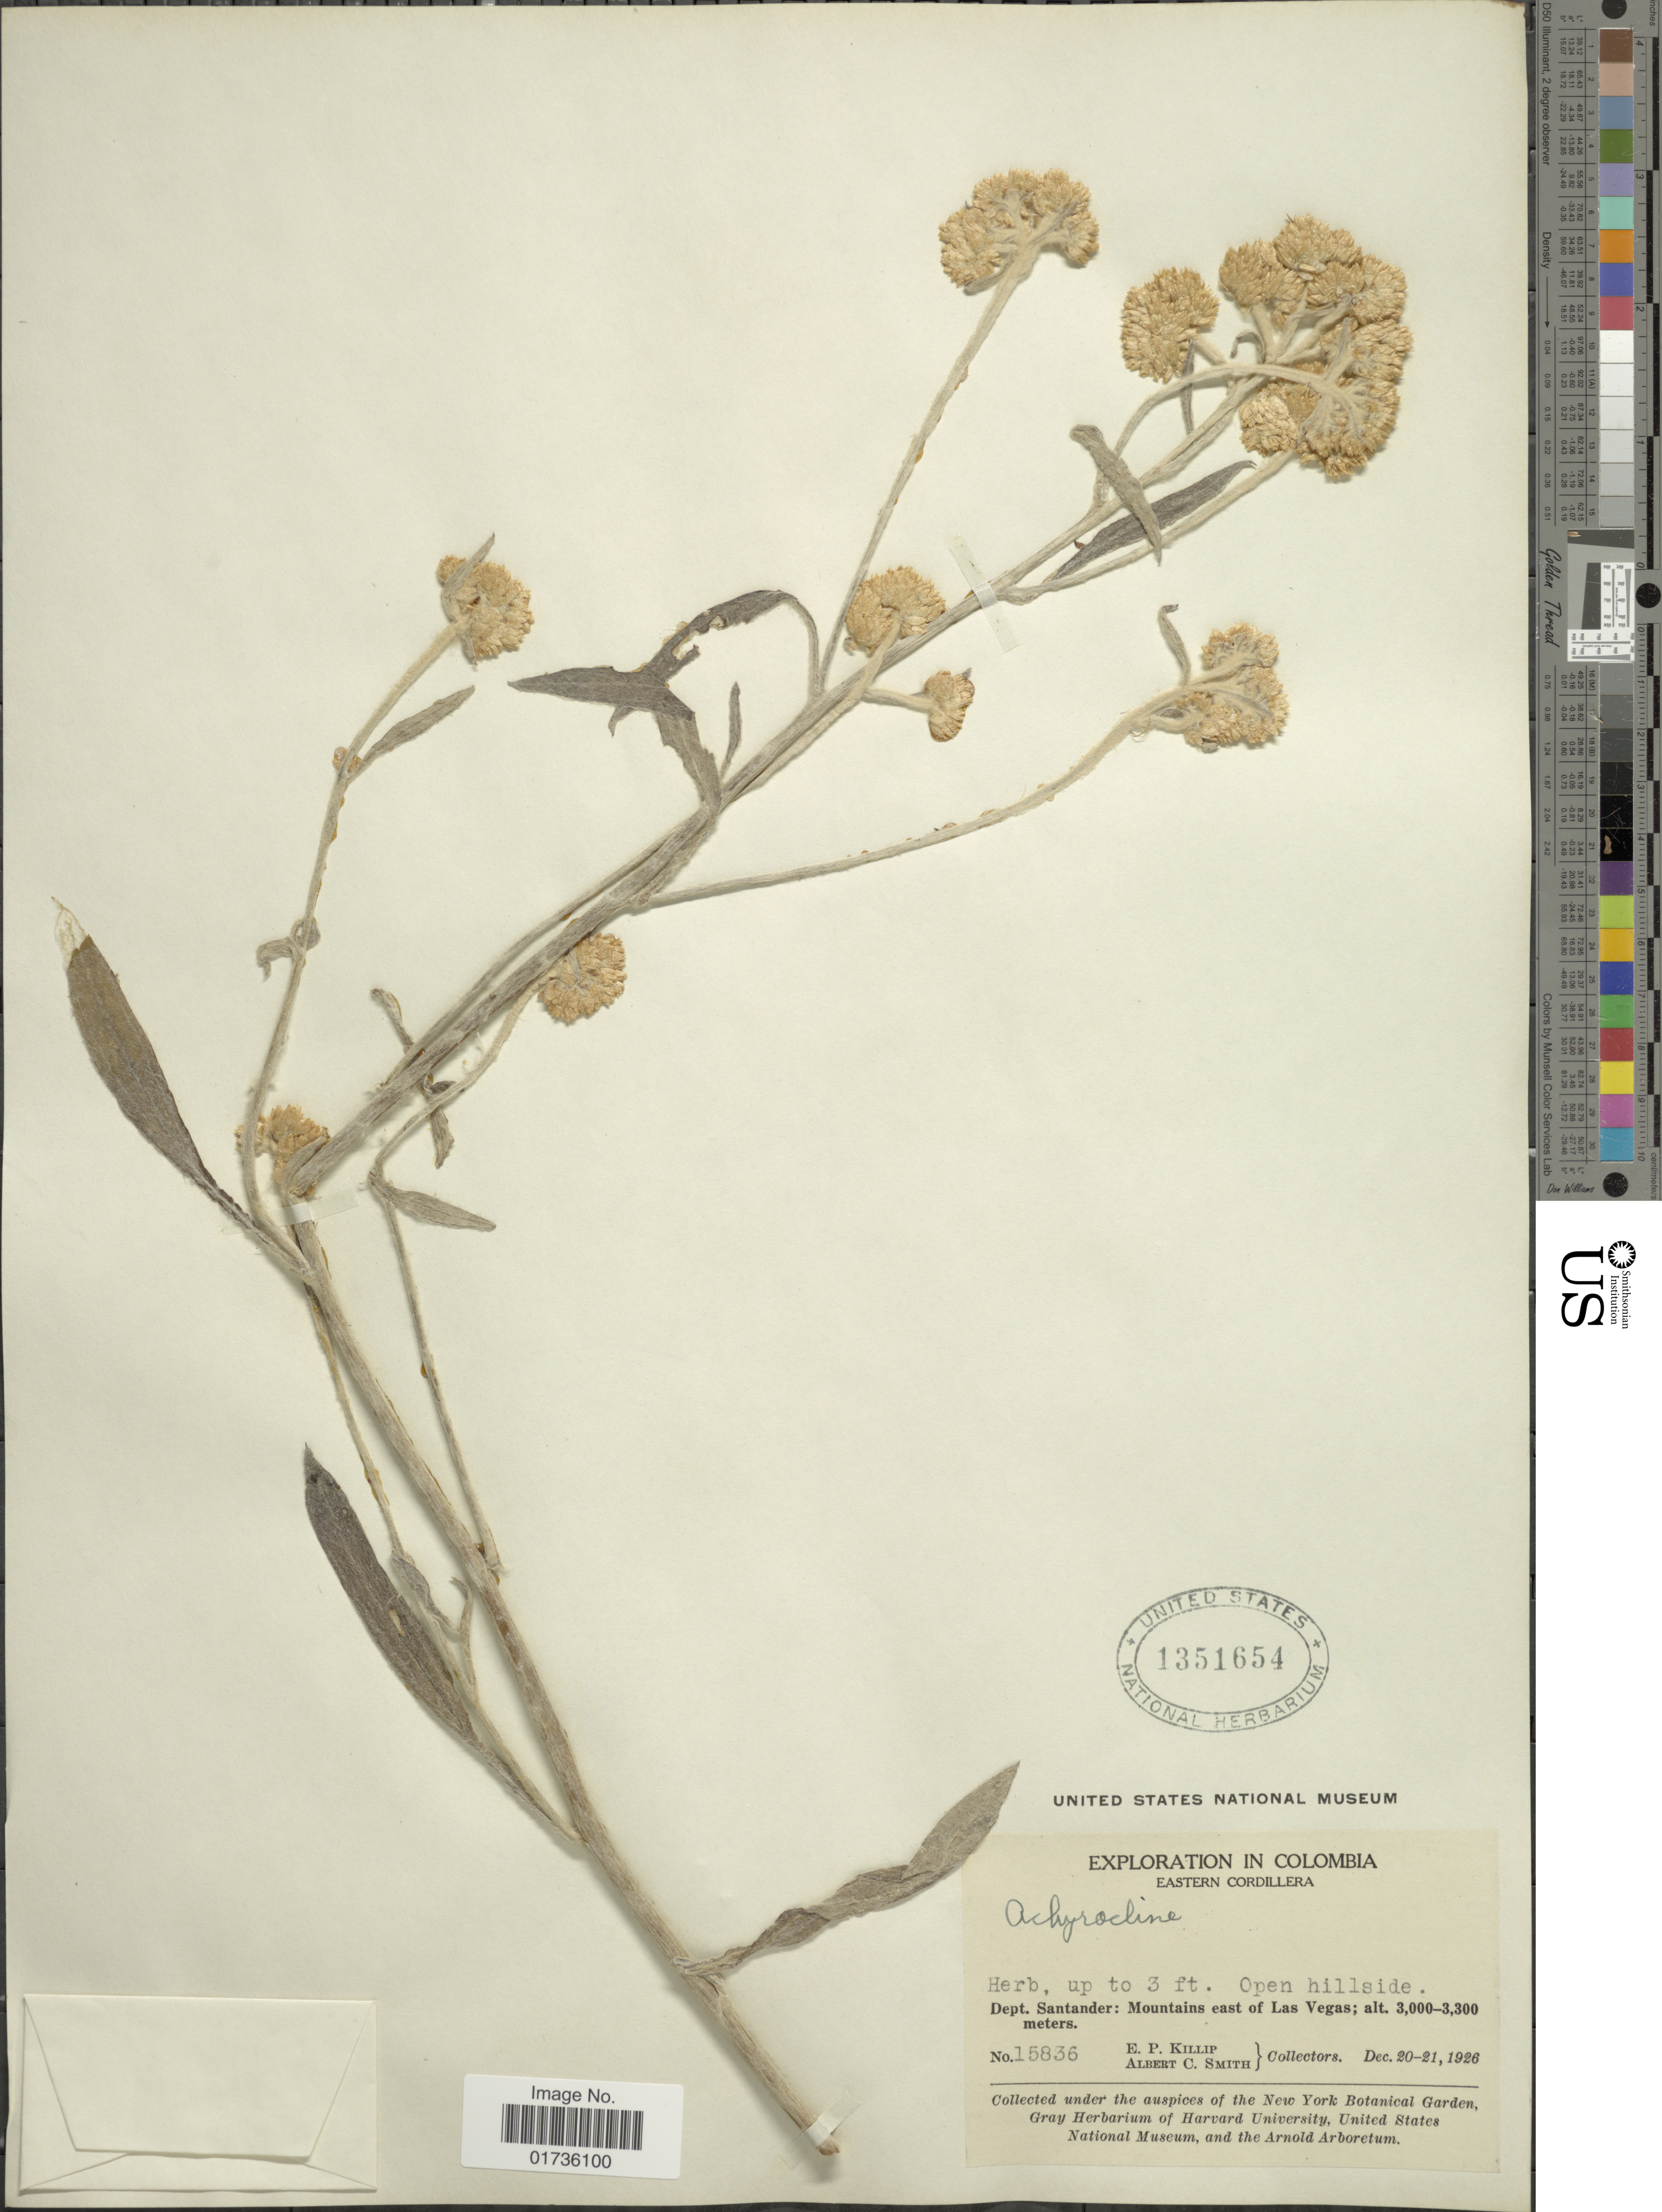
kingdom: Plantae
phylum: Tracheophyta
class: Magnoliopsida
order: Asterales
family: Asteraceae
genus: Achyrocline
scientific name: Achyrocline sp.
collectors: E. P. Killip & A. C. Smith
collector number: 15836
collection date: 1926-12-20/1926-12-21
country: Colombia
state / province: Santander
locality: Eastern Cordillera, Dept. Santander: Mountains east of Las Vegas, Open hillside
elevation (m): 3000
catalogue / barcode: US 1351654